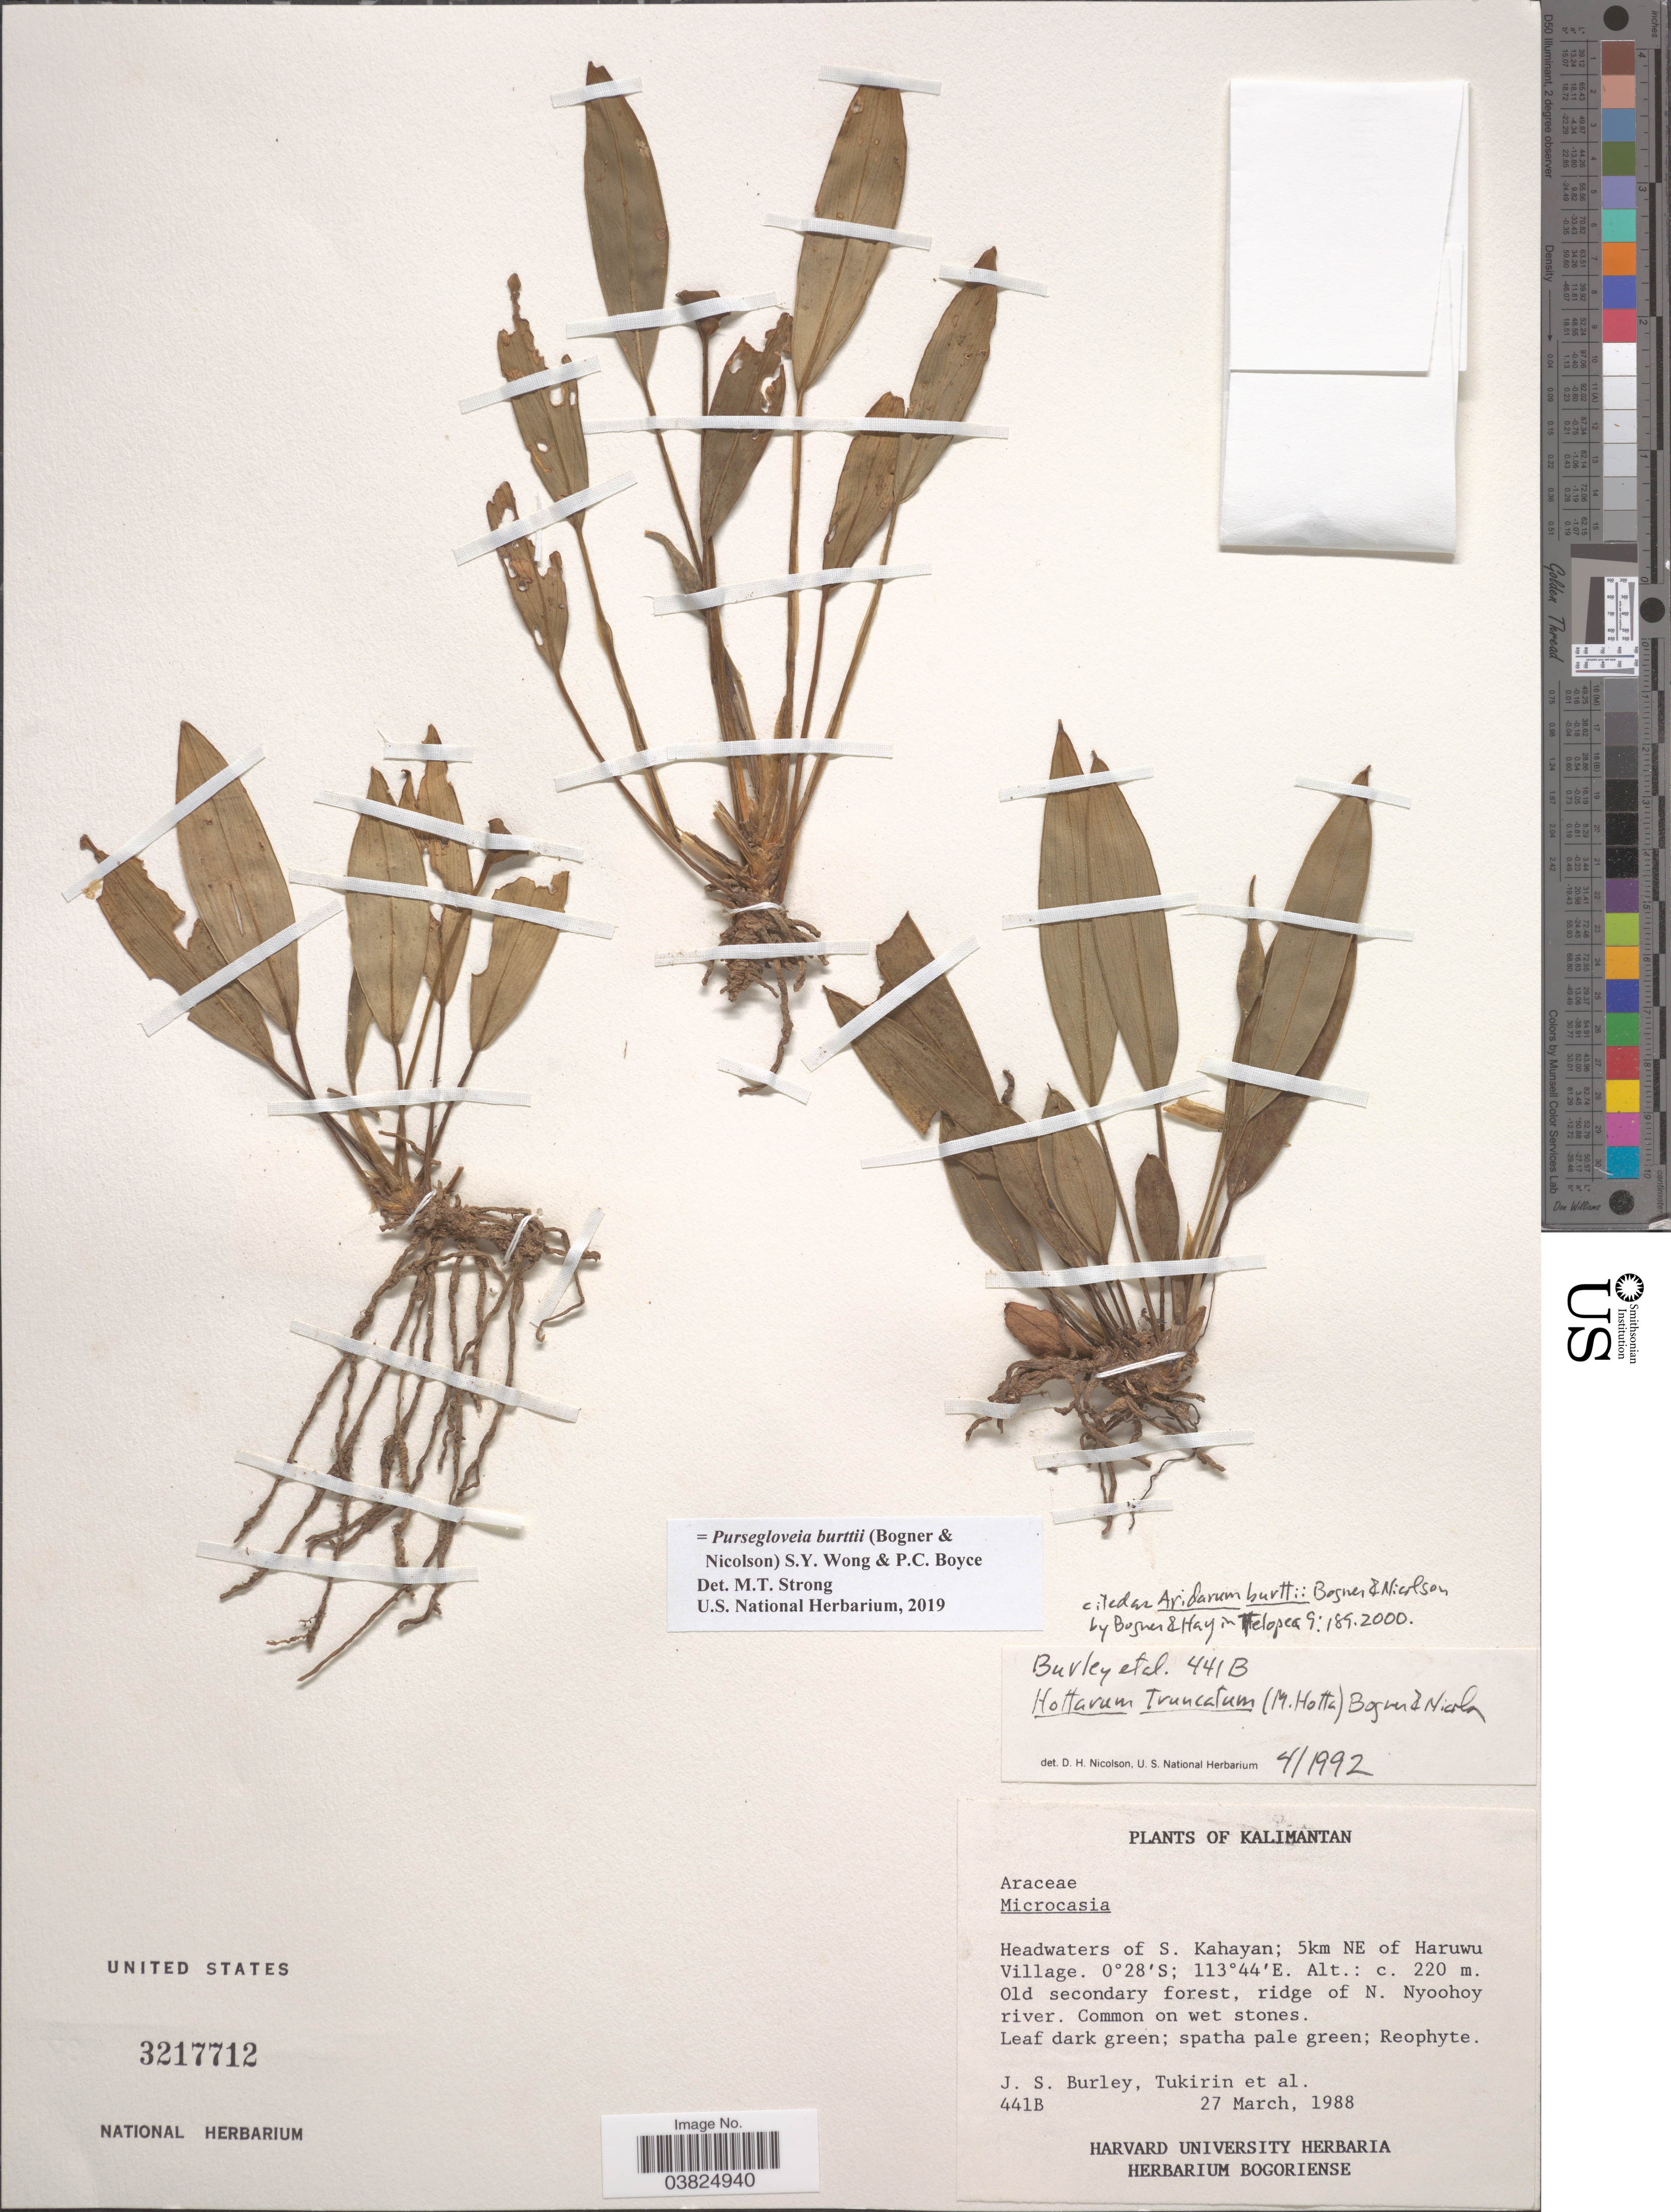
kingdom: Plantae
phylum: Tracheophyta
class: Liliopsida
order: Alismatales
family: Araceae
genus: Pursegloveia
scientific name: Pursegloveia burttii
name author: (Bogner & Nicolson) S.Y. Wong & P.C. Boyce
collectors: J. S. Burley, -. Tukirin & et al.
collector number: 441B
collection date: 1988-03-27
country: Indonesia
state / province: Kalimantan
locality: Headwaters of S. Kahayan; 5km NE of Haruwu Village. Old secondary forest, ridge of N. Nyoohoy river.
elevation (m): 220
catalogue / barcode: US 3217712